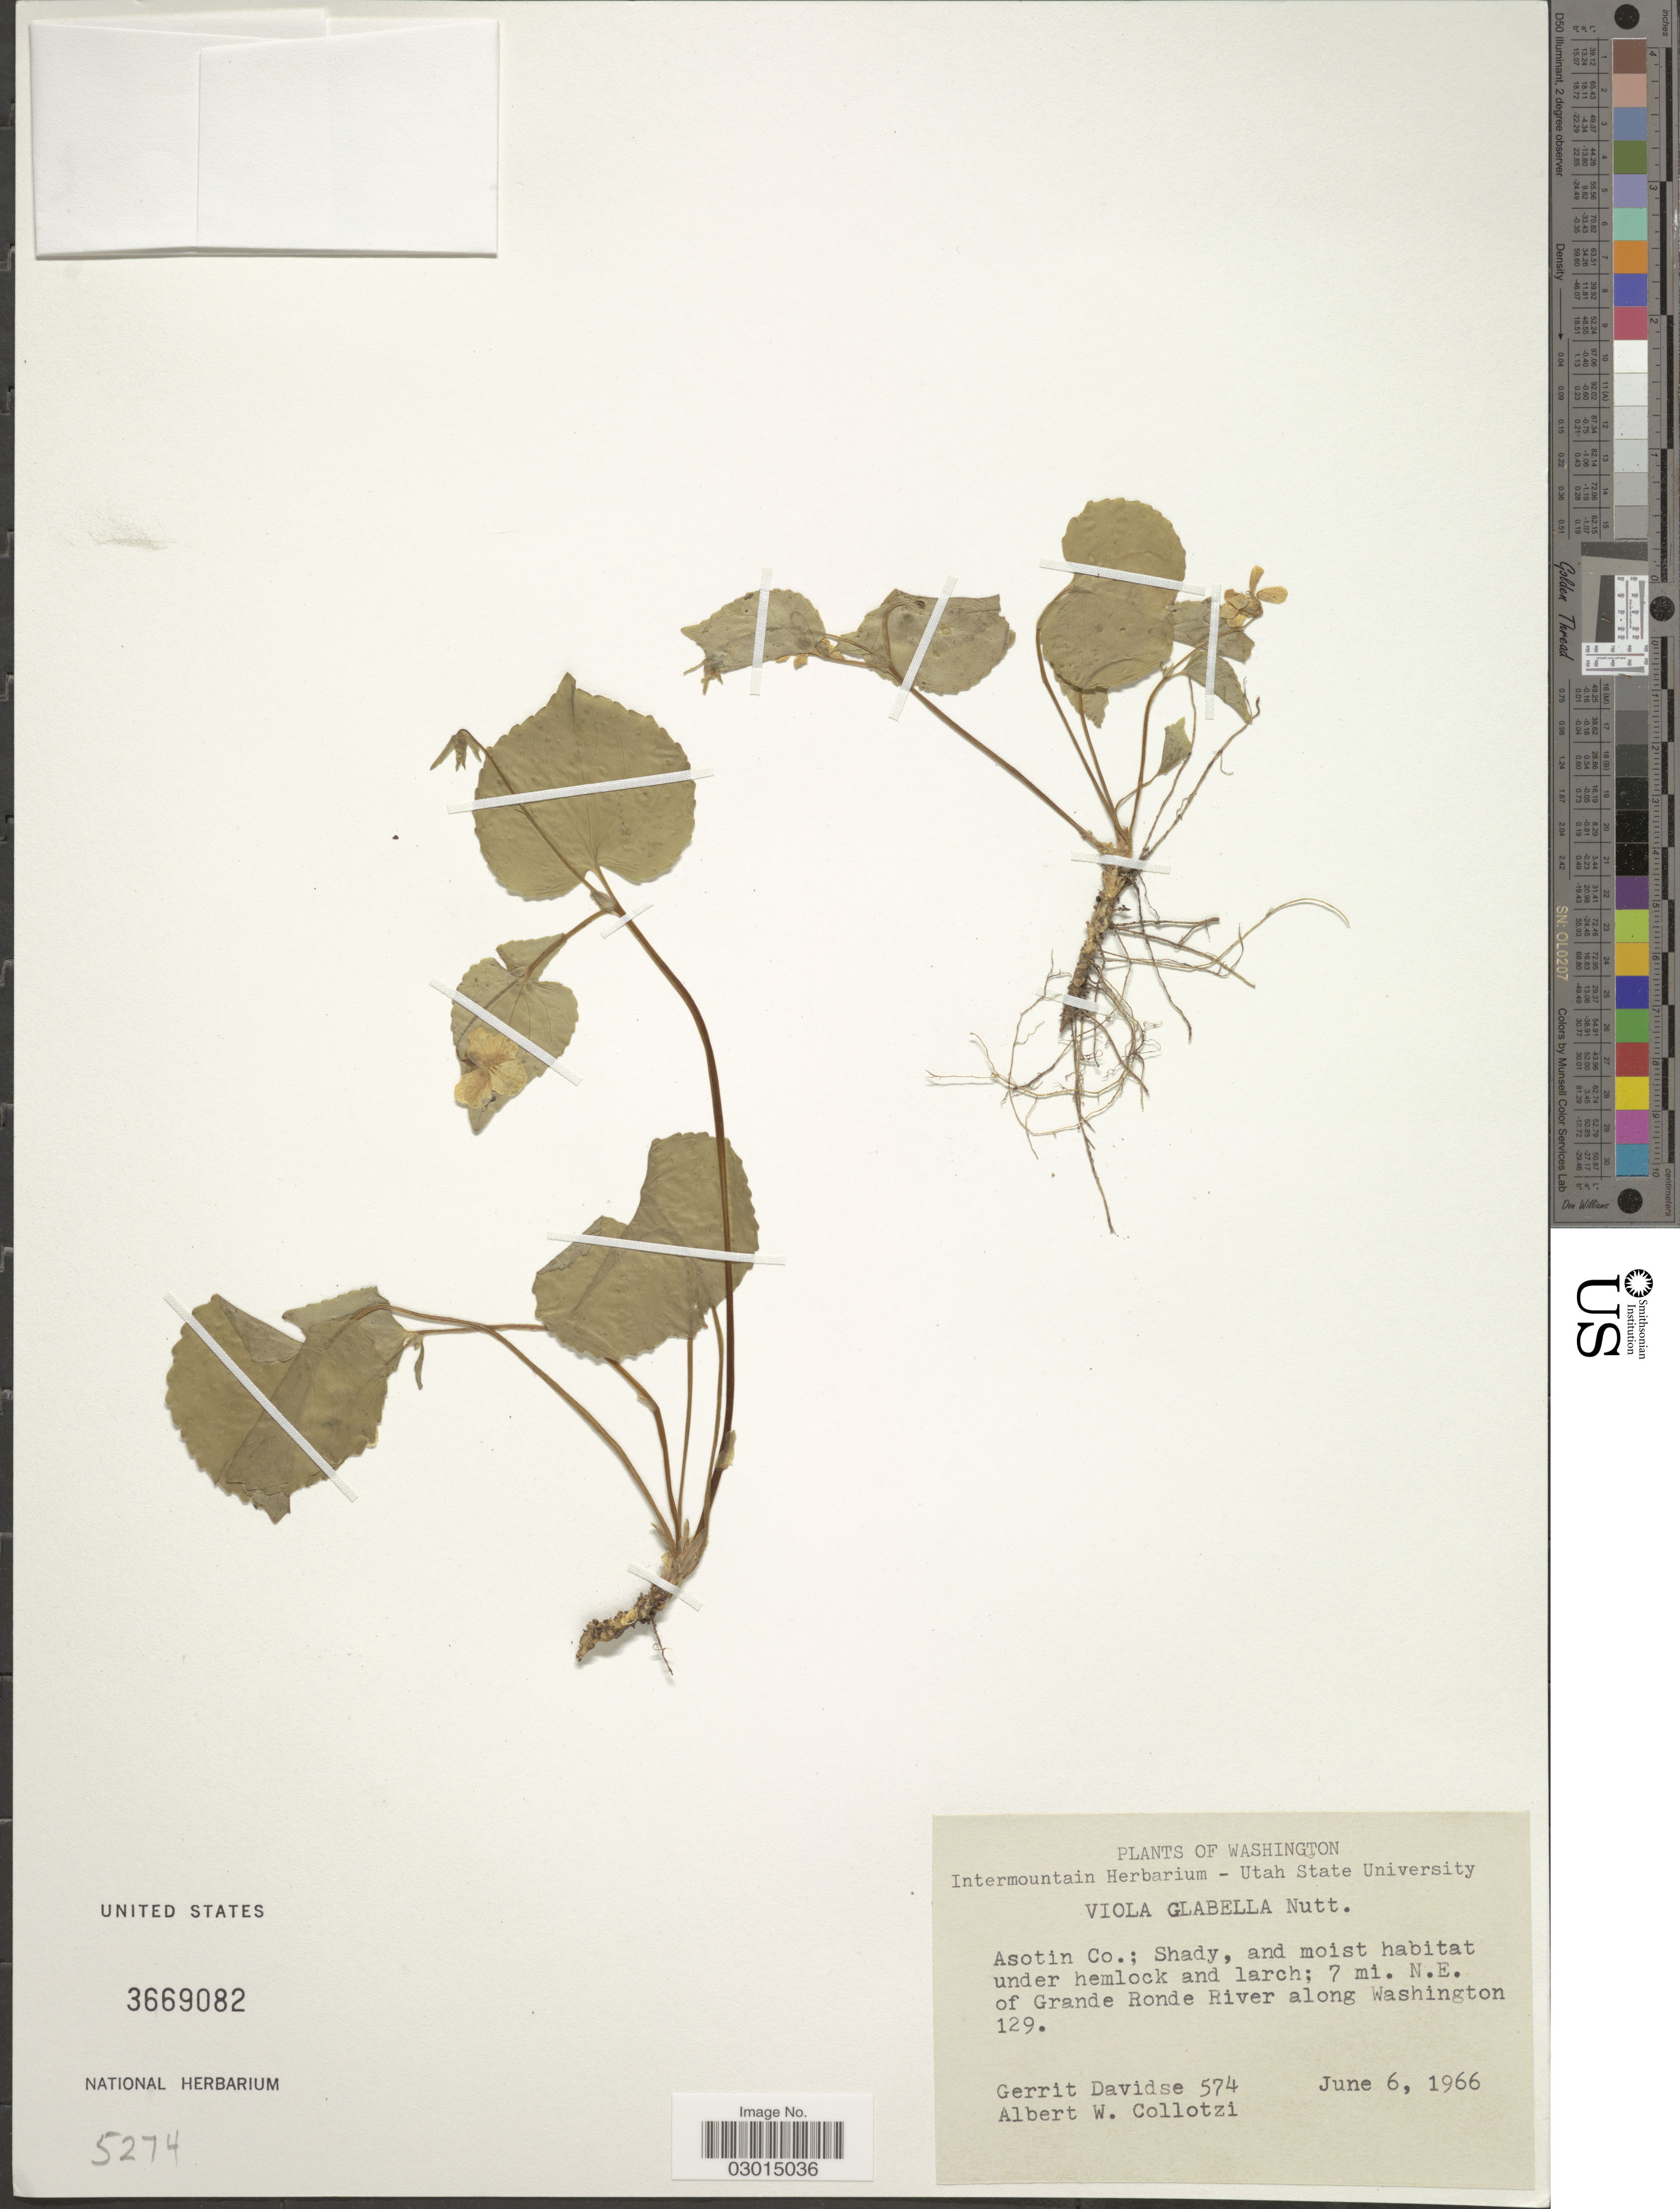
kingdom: Plantae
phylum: Tracheophyta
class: Magnoliopsida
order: Malpighiales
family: Violaceae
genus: Viola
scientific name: Viola glabella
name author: Nutt.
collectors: G. Davidse & A. W. Collotzi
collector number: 574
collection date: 1966-06-06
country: United States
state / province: Washington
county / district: Asotin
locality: Asotin Co.; Shady, and moist habitat under hemlock and larch; 7 mi. N.E. of Grande Ronde River along Washington 129.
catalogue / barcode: US 3669082